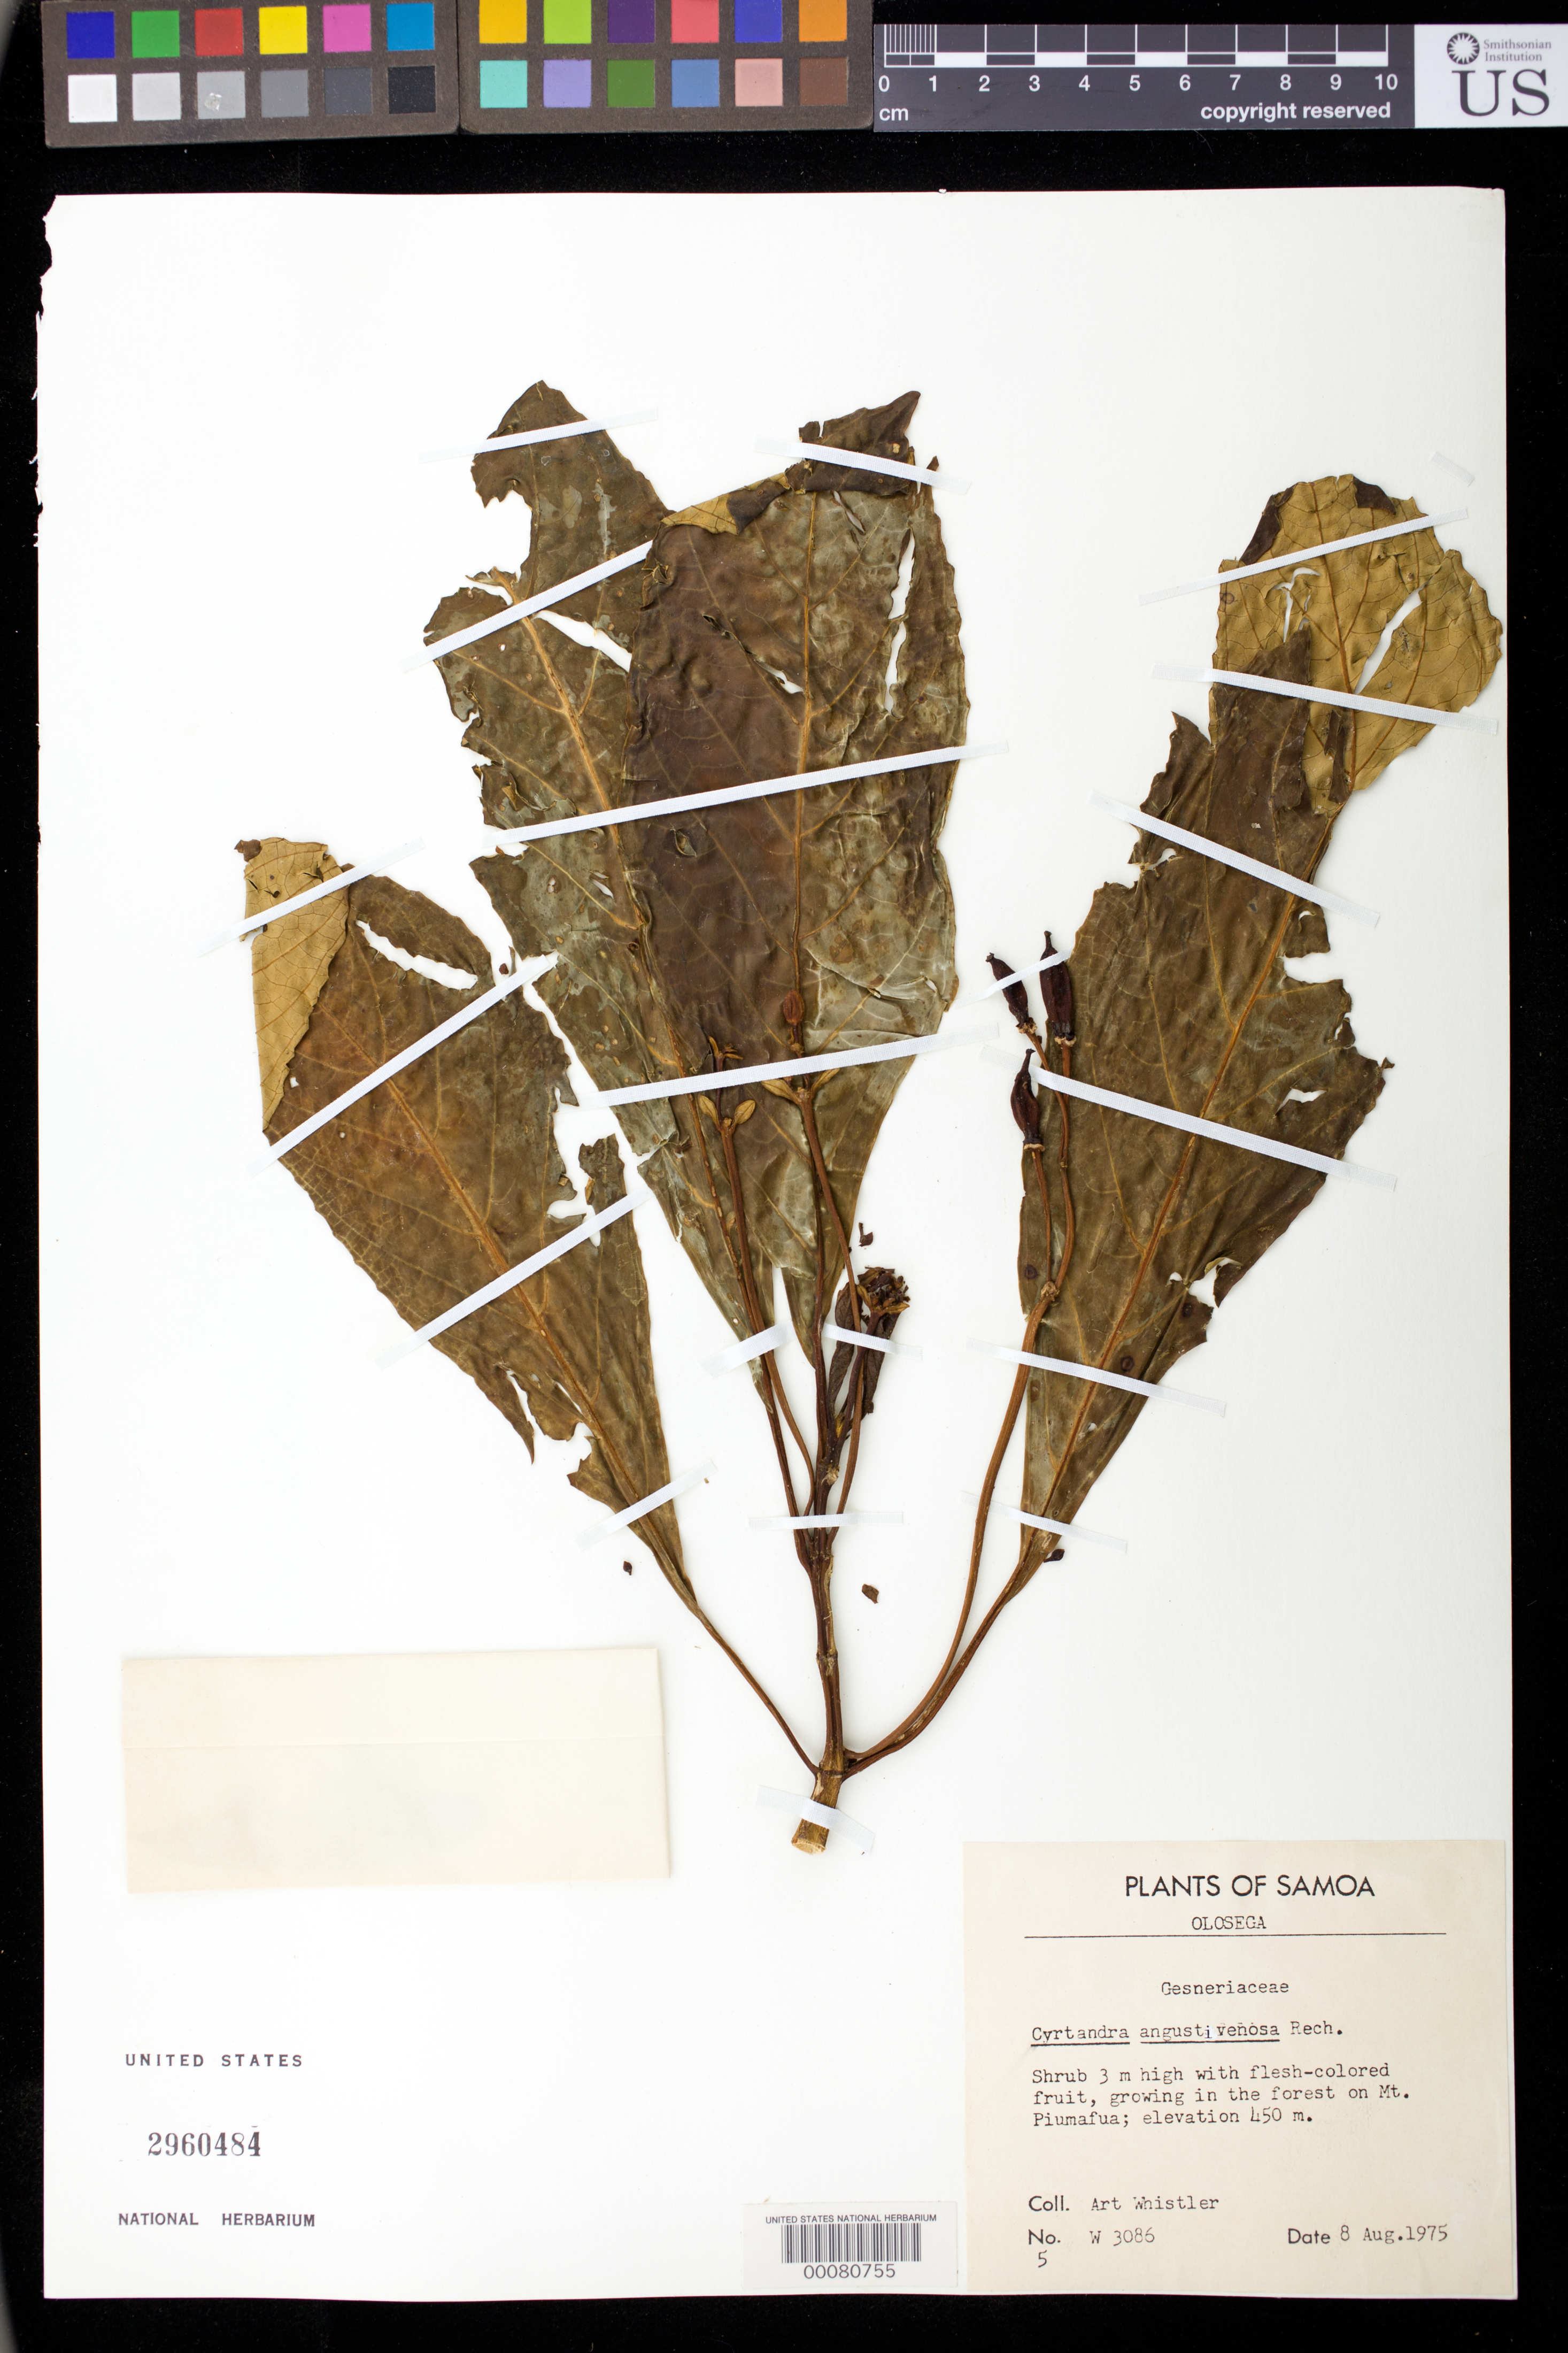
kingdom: Plantae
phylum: Tracheophyta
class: Magnoliopsida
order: Lamiales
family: Gesneriaceae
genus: Cyrtandra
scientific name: Cyrtandra angustivenosa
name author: Rech.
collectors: A. Whistler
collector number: W 3086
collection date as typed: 08 Aug 1975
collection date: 1975-08-08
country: American Samoa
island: Olosega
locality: Manua is., Olosega i., on mt piumafua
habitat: Growing in the forest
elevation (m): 450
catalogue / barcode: US 2960484